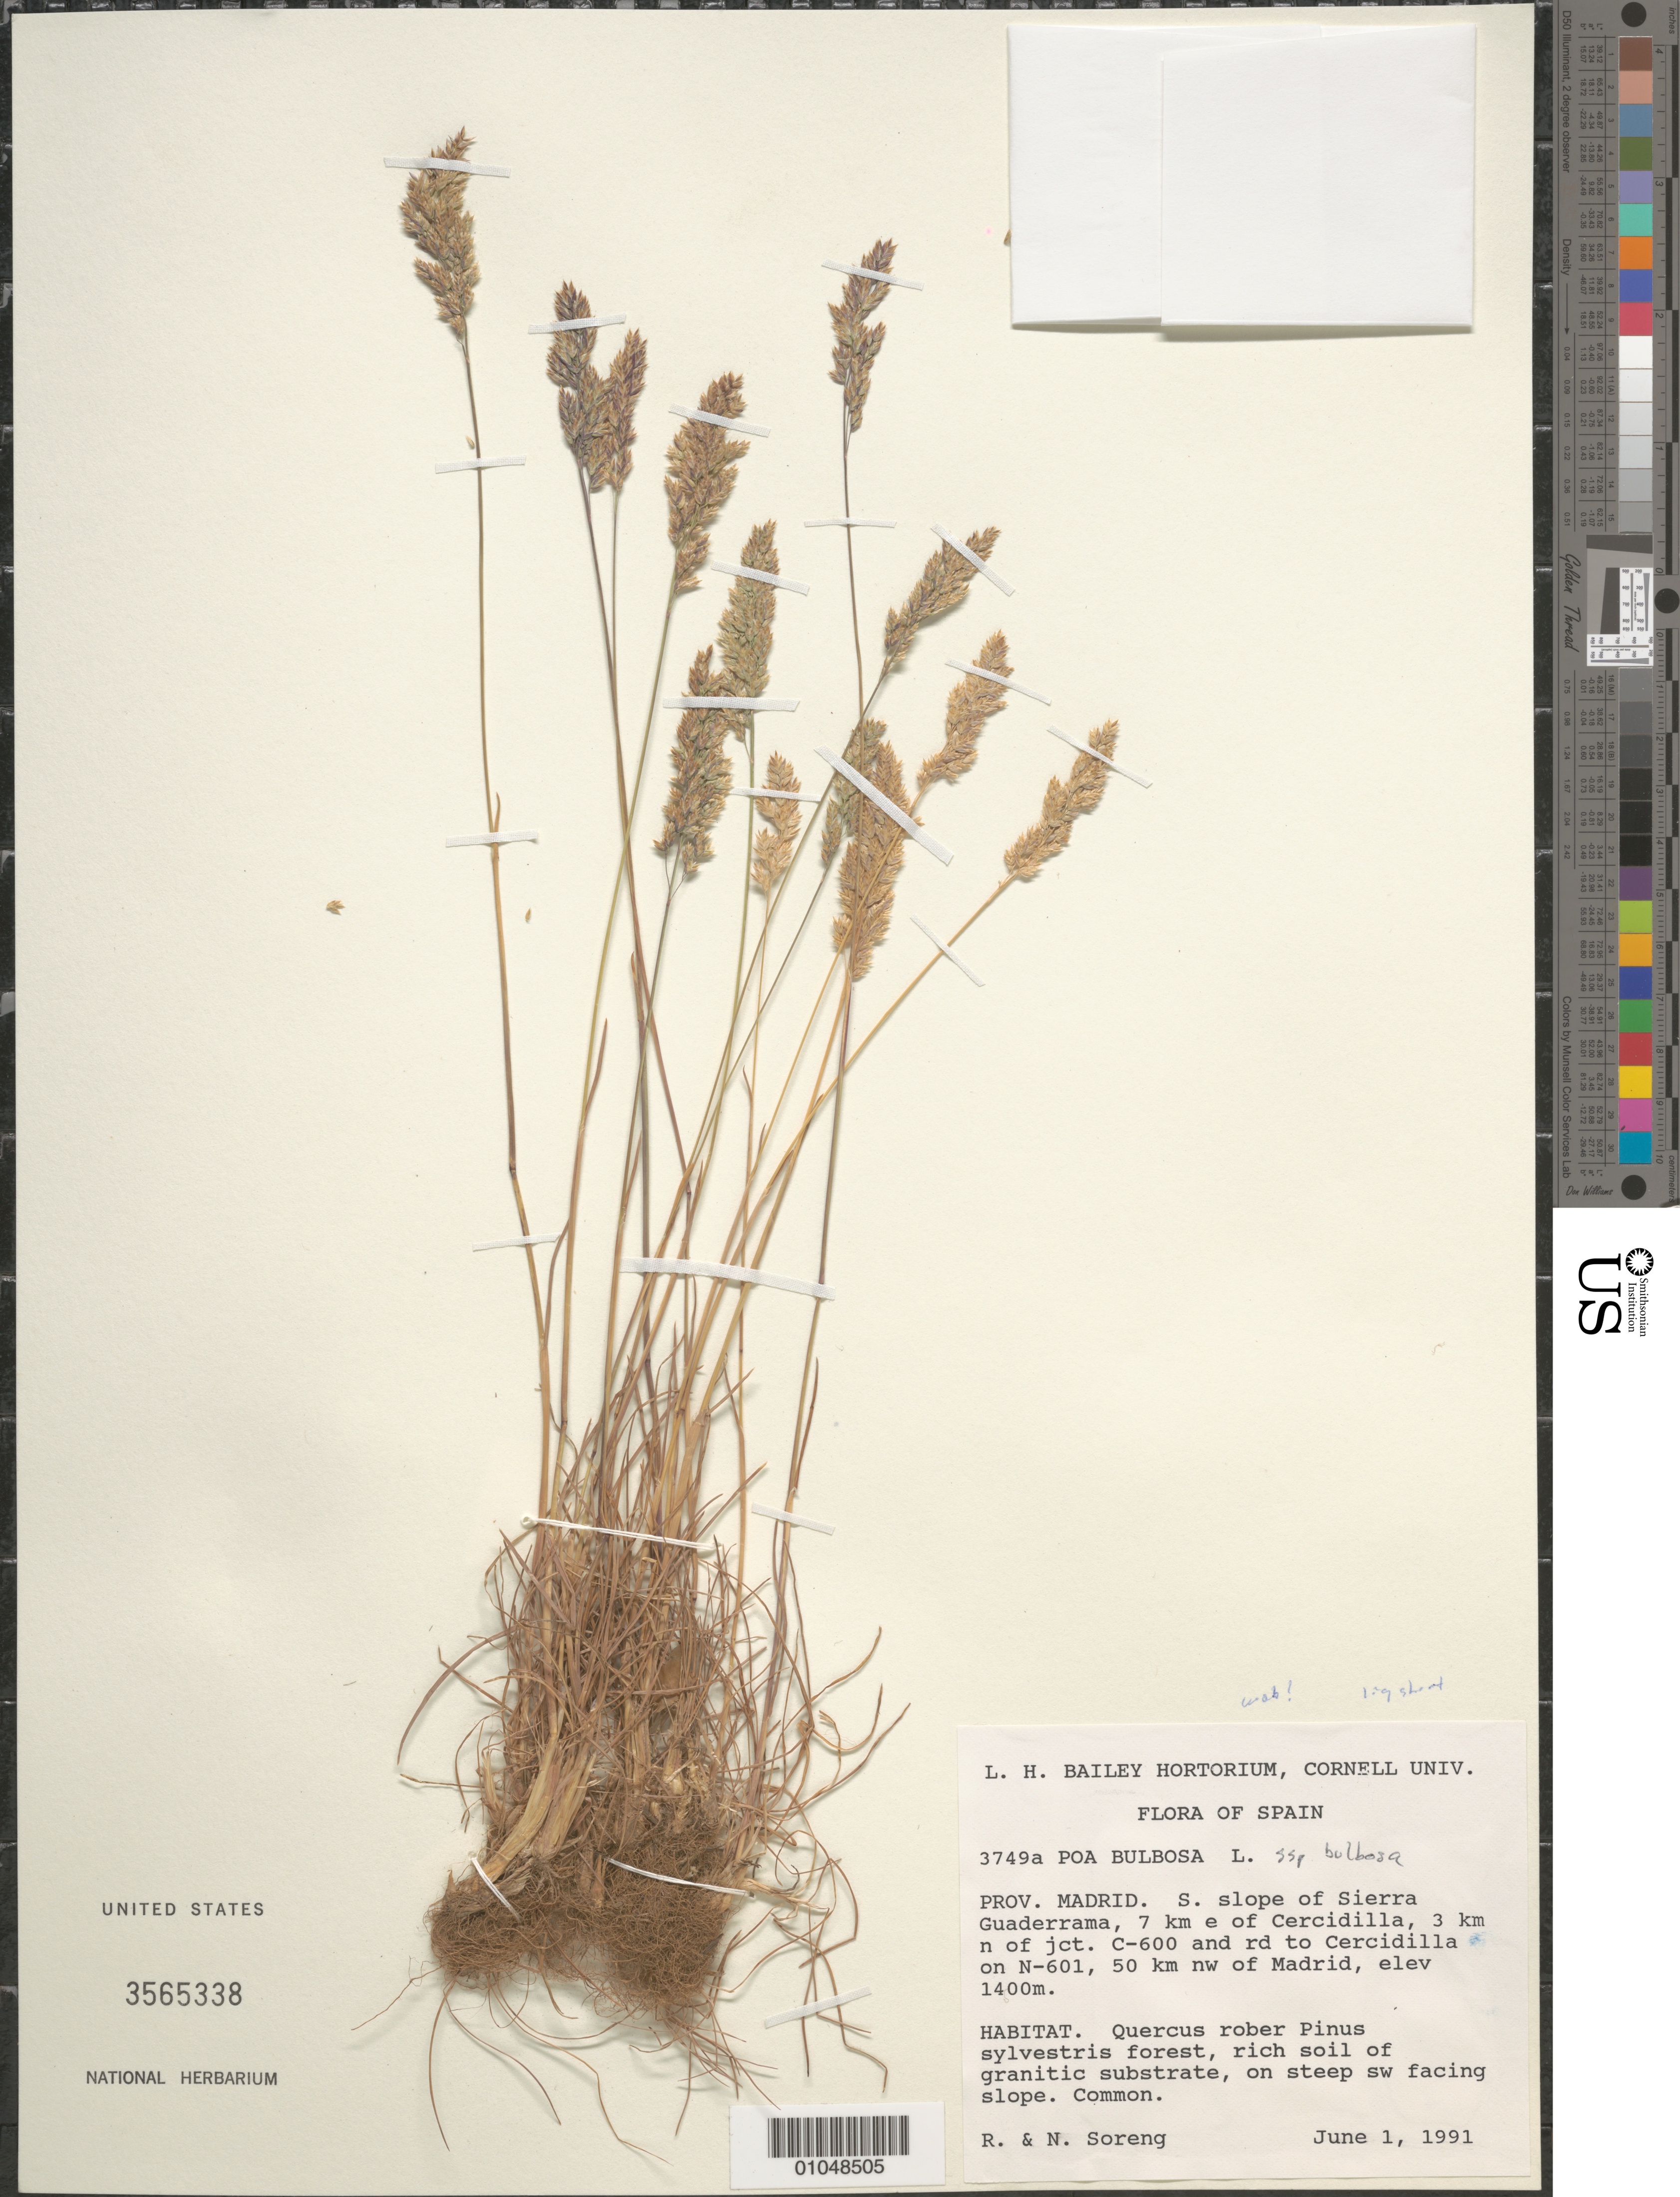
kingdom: Plantae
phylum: Tracheophyta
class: Liliopsida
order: Poales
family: Poaceae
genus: Poa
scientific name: Poa bulbosa subsp. bulbosa var. bulbosa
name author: L.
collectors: R. J. Soreng & N. L. Soreng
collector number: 3749-a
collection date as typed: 01 Jun 1991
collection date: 1991-06-01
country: Spain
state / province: Madrid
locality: S. slope of Sierra Guaderrama, 7 km e of Cercidilla, 3 km N of jct. C-600 and rd to Cercidilla on N-601, 50 km NW of Madrid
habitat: Quercus rober Pinus sylvestris forest, rich soil of granitic substrate, on steep sw facing slope. Common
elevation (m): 1400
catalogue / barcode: US 3565338